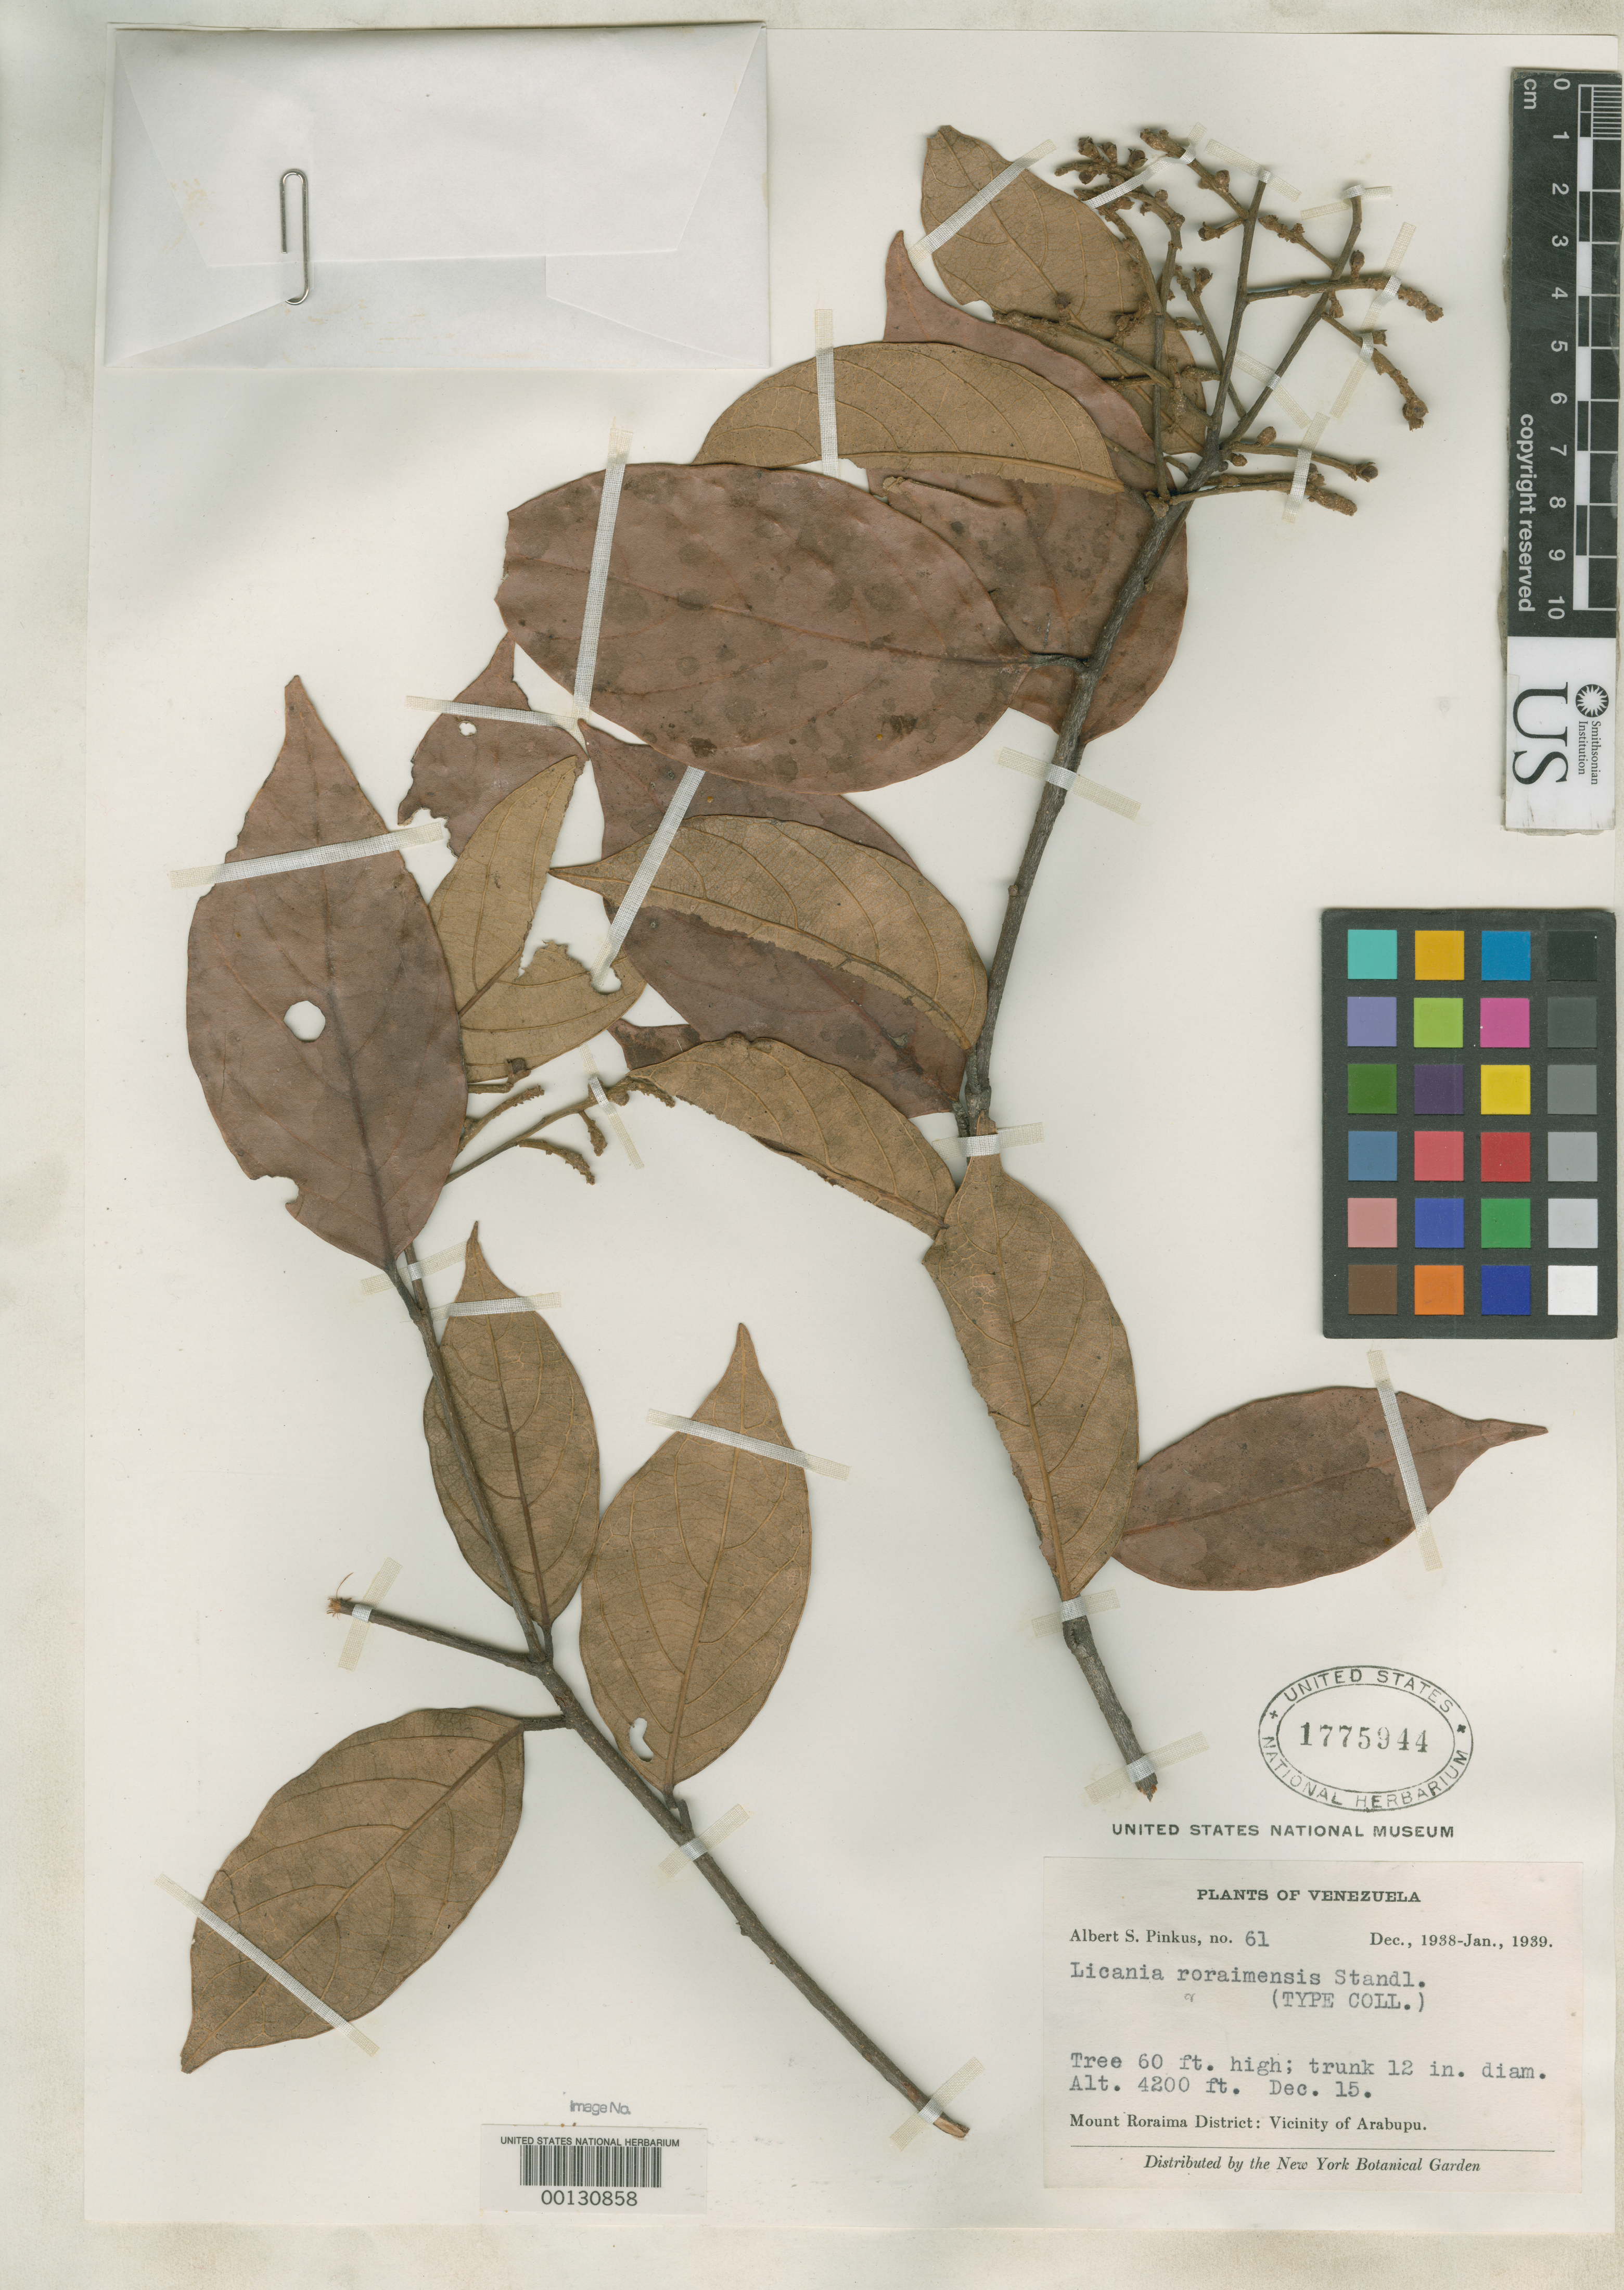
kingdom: Plantae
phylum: Tracheophyta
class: Magnoliopsida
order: Malpighiales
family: Chrysobalanaceae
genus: Licania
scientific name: Licania roraimensis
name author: Standl.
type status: Isotype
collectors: A. Pinkus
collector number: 61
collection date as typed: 15 Dec 1938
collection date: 1938-12-15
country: Venezuela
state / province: Bolivar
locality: Vicinity of Arabupu [= Arabopo?]. Mount Roraima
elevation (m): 4200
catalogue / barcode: US 1775944